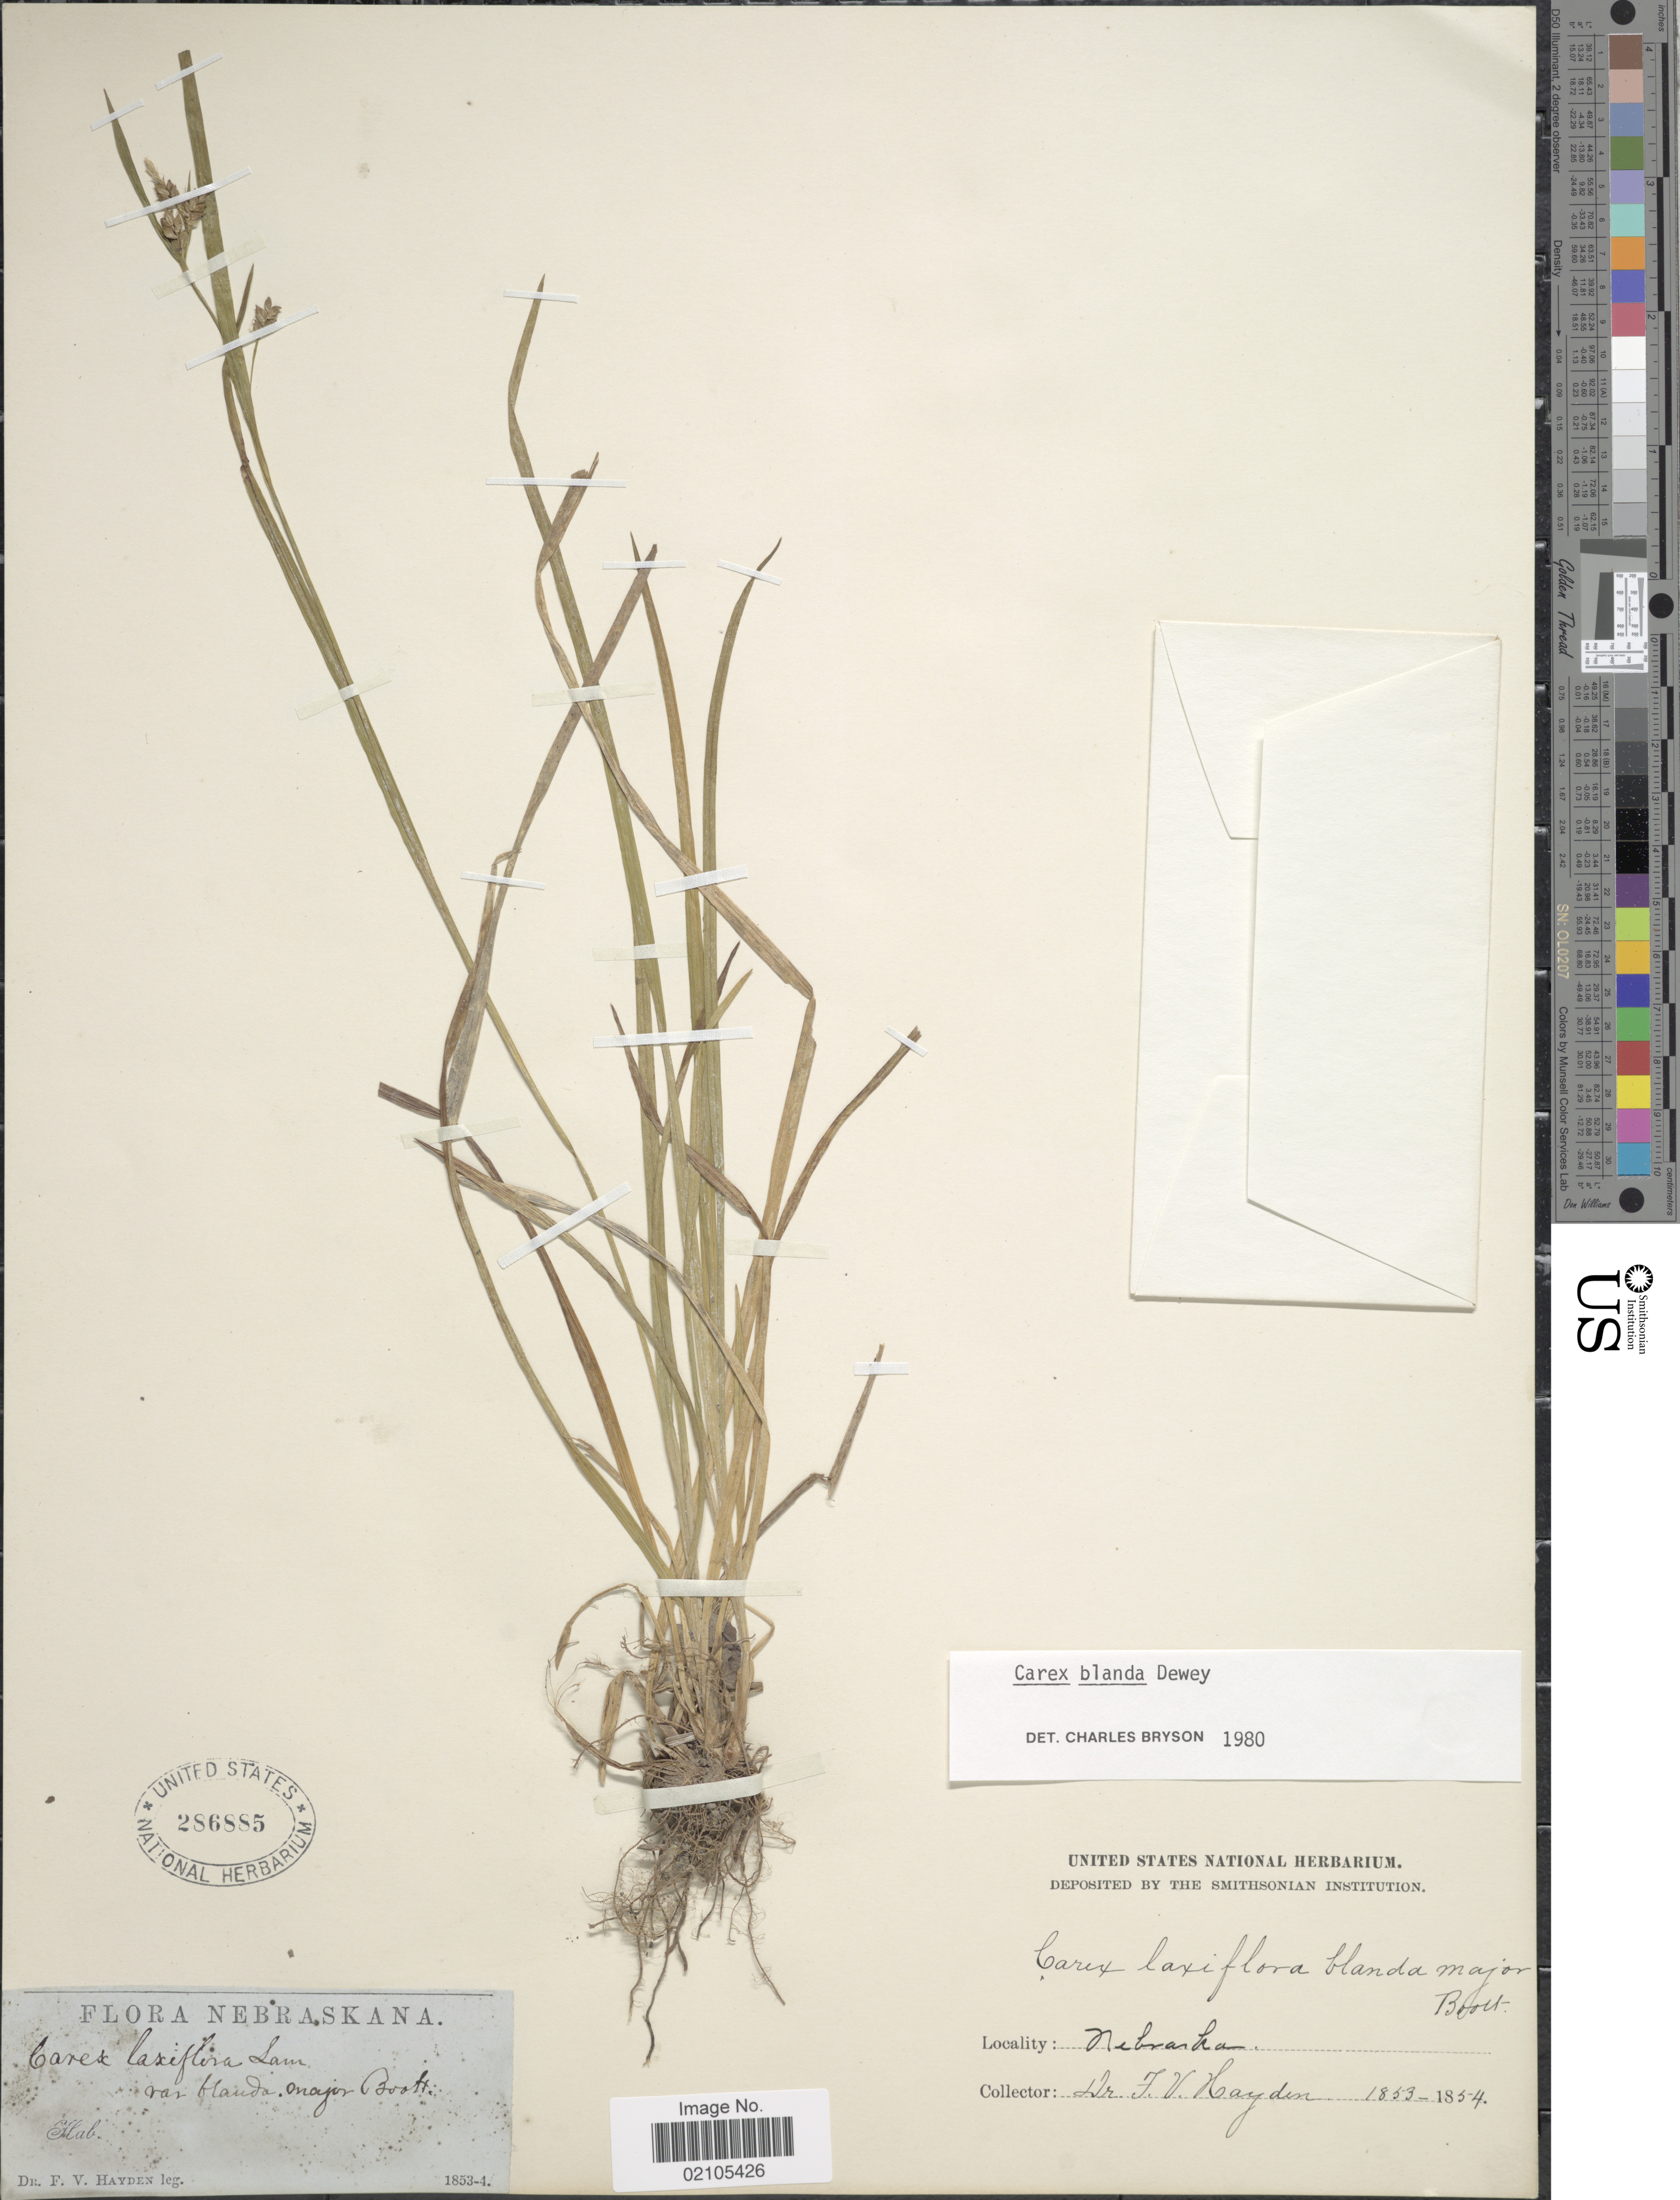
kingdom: Plantae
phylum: Tracheophyta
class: Liliopsida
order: Poales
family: Cyperaceae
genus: Carex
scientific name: Carex blanda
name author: Dewey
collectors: F. Hayden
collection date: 1853/1854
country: United States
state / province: Nebraska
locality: Nebraskana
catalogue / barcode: US 286885